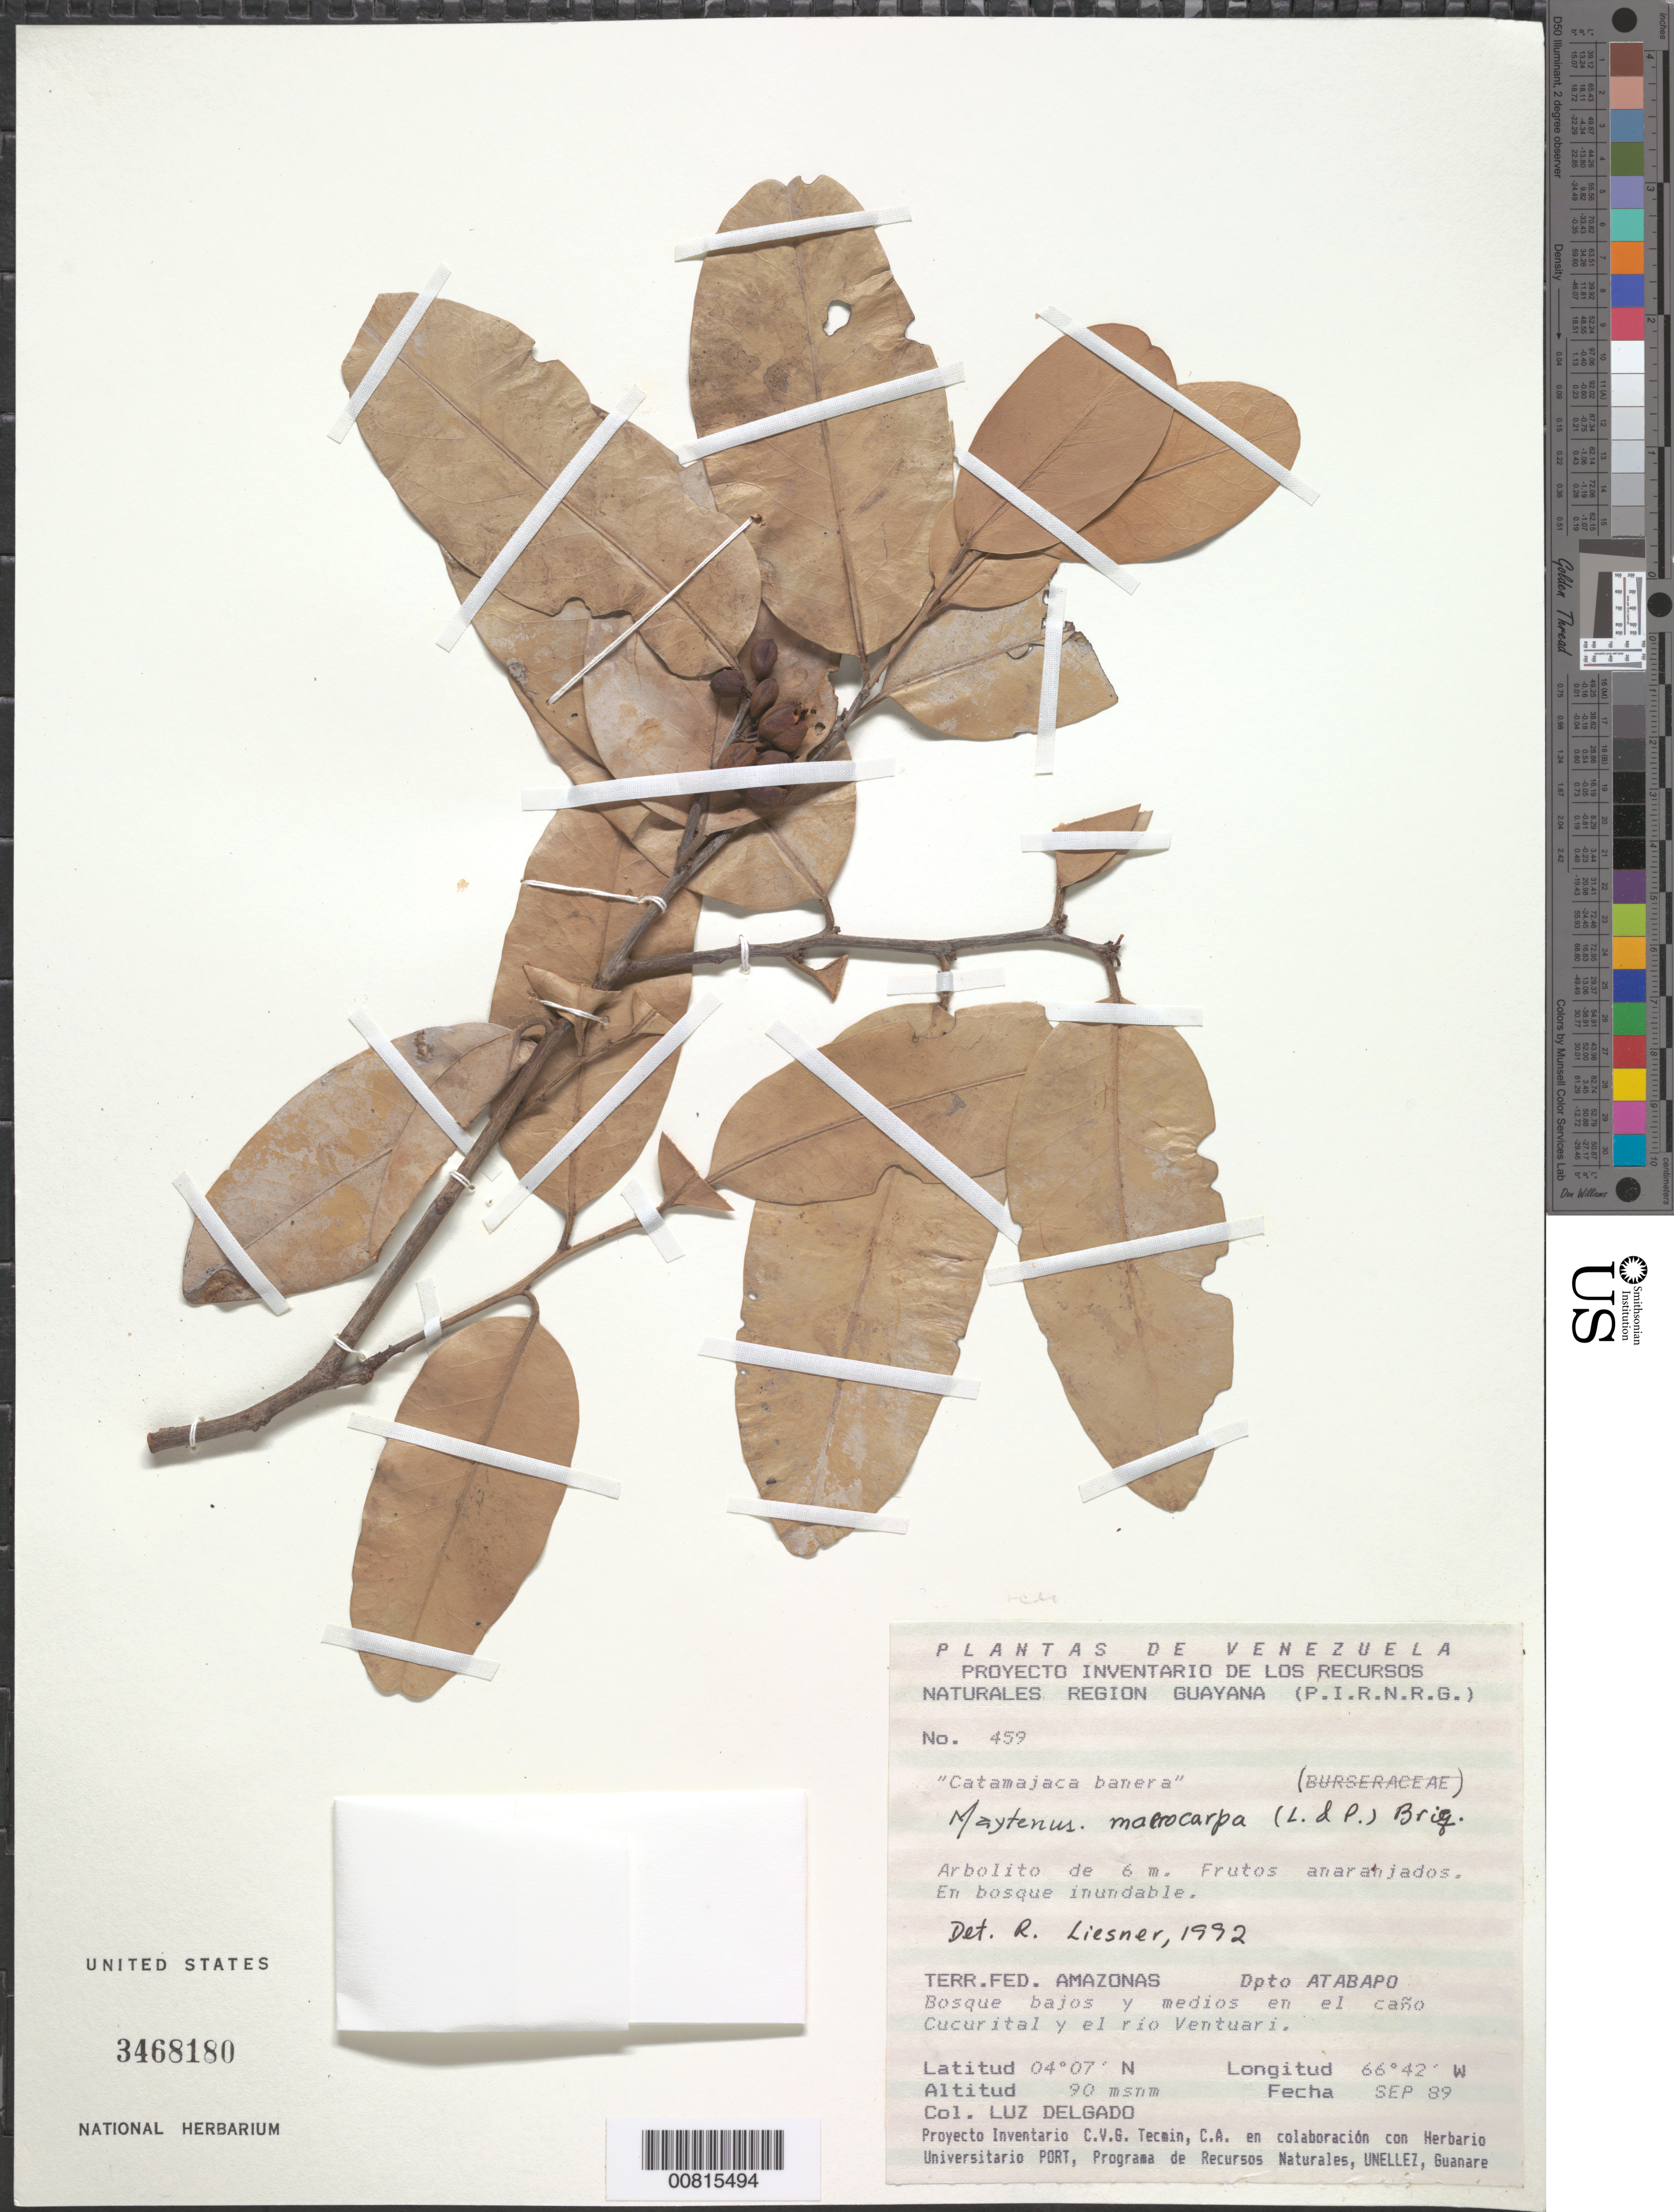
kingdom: Plantae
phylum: Tracheophyta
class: Magnoliopsida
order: Celastrales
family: Celastraceae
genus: Maytenus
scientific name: Maytenus macrocarpa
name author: (Ruiz & Pav.) Briq.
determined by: Liesner, R. L.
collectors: L. Delgado V.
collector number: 459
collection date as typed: Sep-89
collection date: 1989-09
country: Venezuela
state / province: Amazonas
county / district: Atabapo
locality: Caño Cucurital y Río Ventuari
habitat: Bosque bajos y medios; bosque inundable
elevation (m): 90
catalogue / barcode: US 3468180